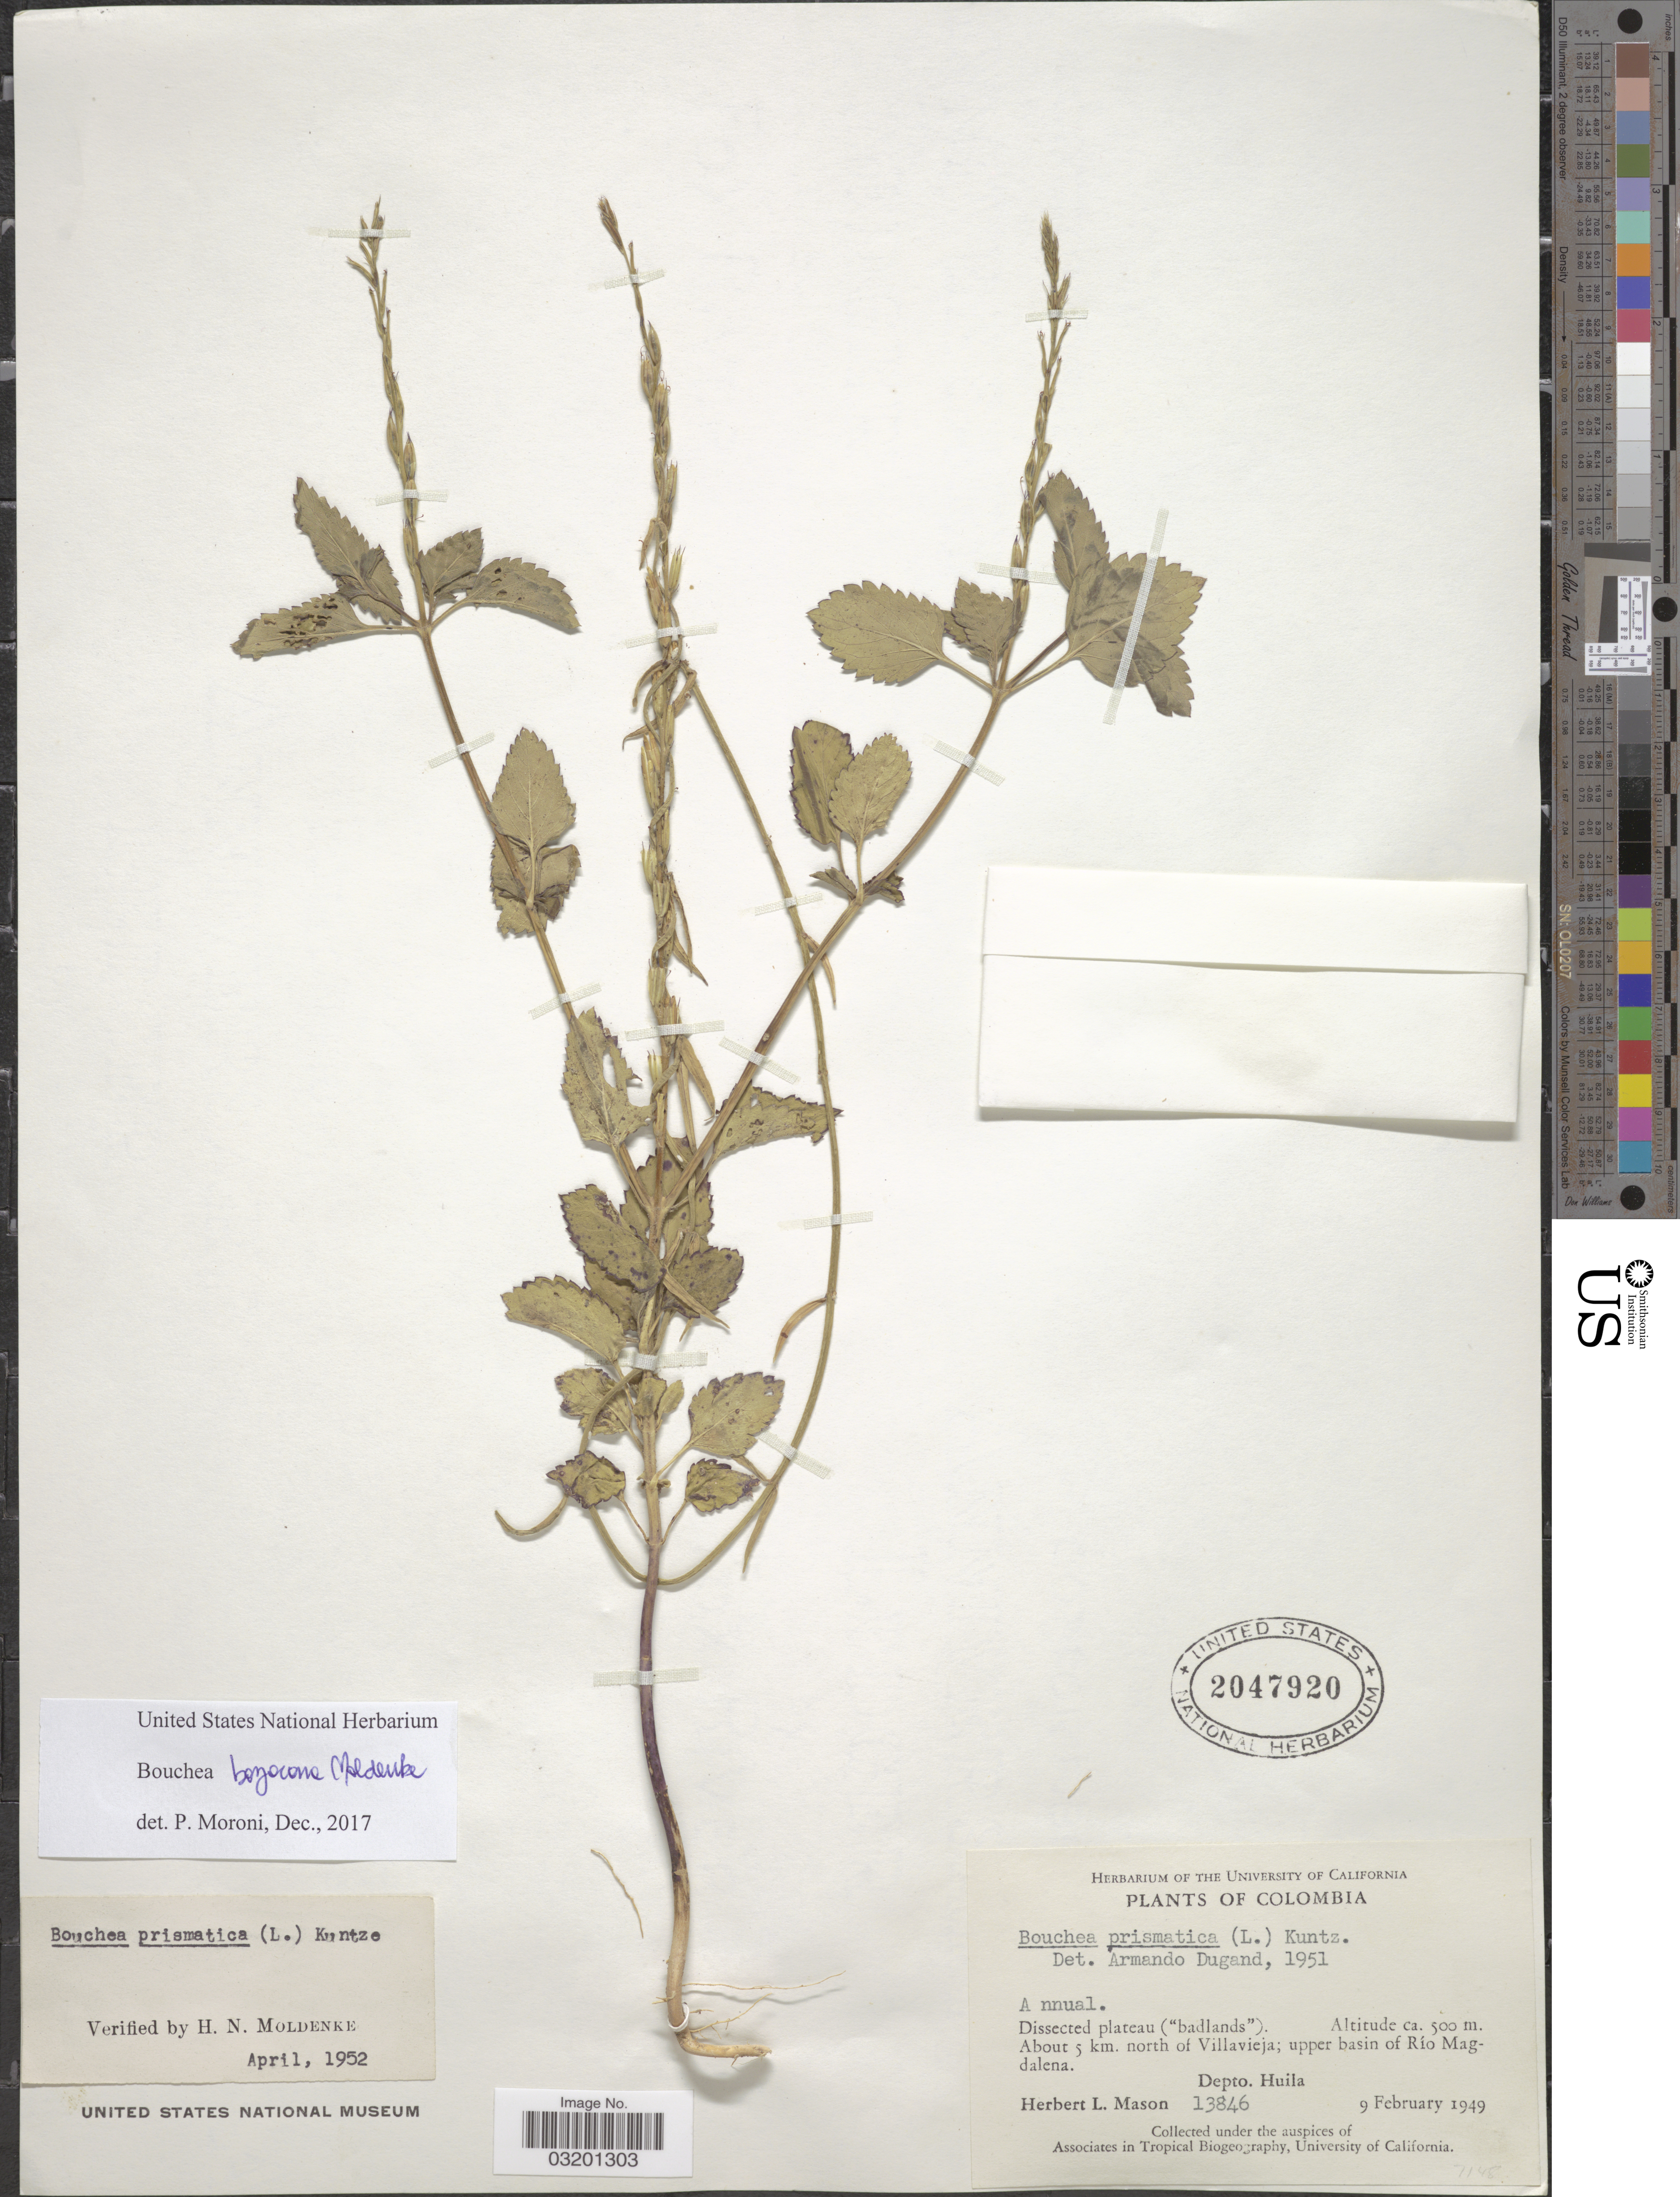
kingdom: Plantae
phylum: Tracheophyta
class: Magnoliopsida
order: Lamiales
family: Verbenaceae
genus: Bouchea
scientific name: Bouchea boyacana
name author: Moldenke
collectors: H. L. Mason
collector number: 13846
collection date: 1949-02-09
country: Colombia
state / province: Huila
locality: About 5 km. north of Villavieja; upper basin of Río Magdalena. Depto. Huila.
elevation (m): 500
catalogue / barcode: US 2047920